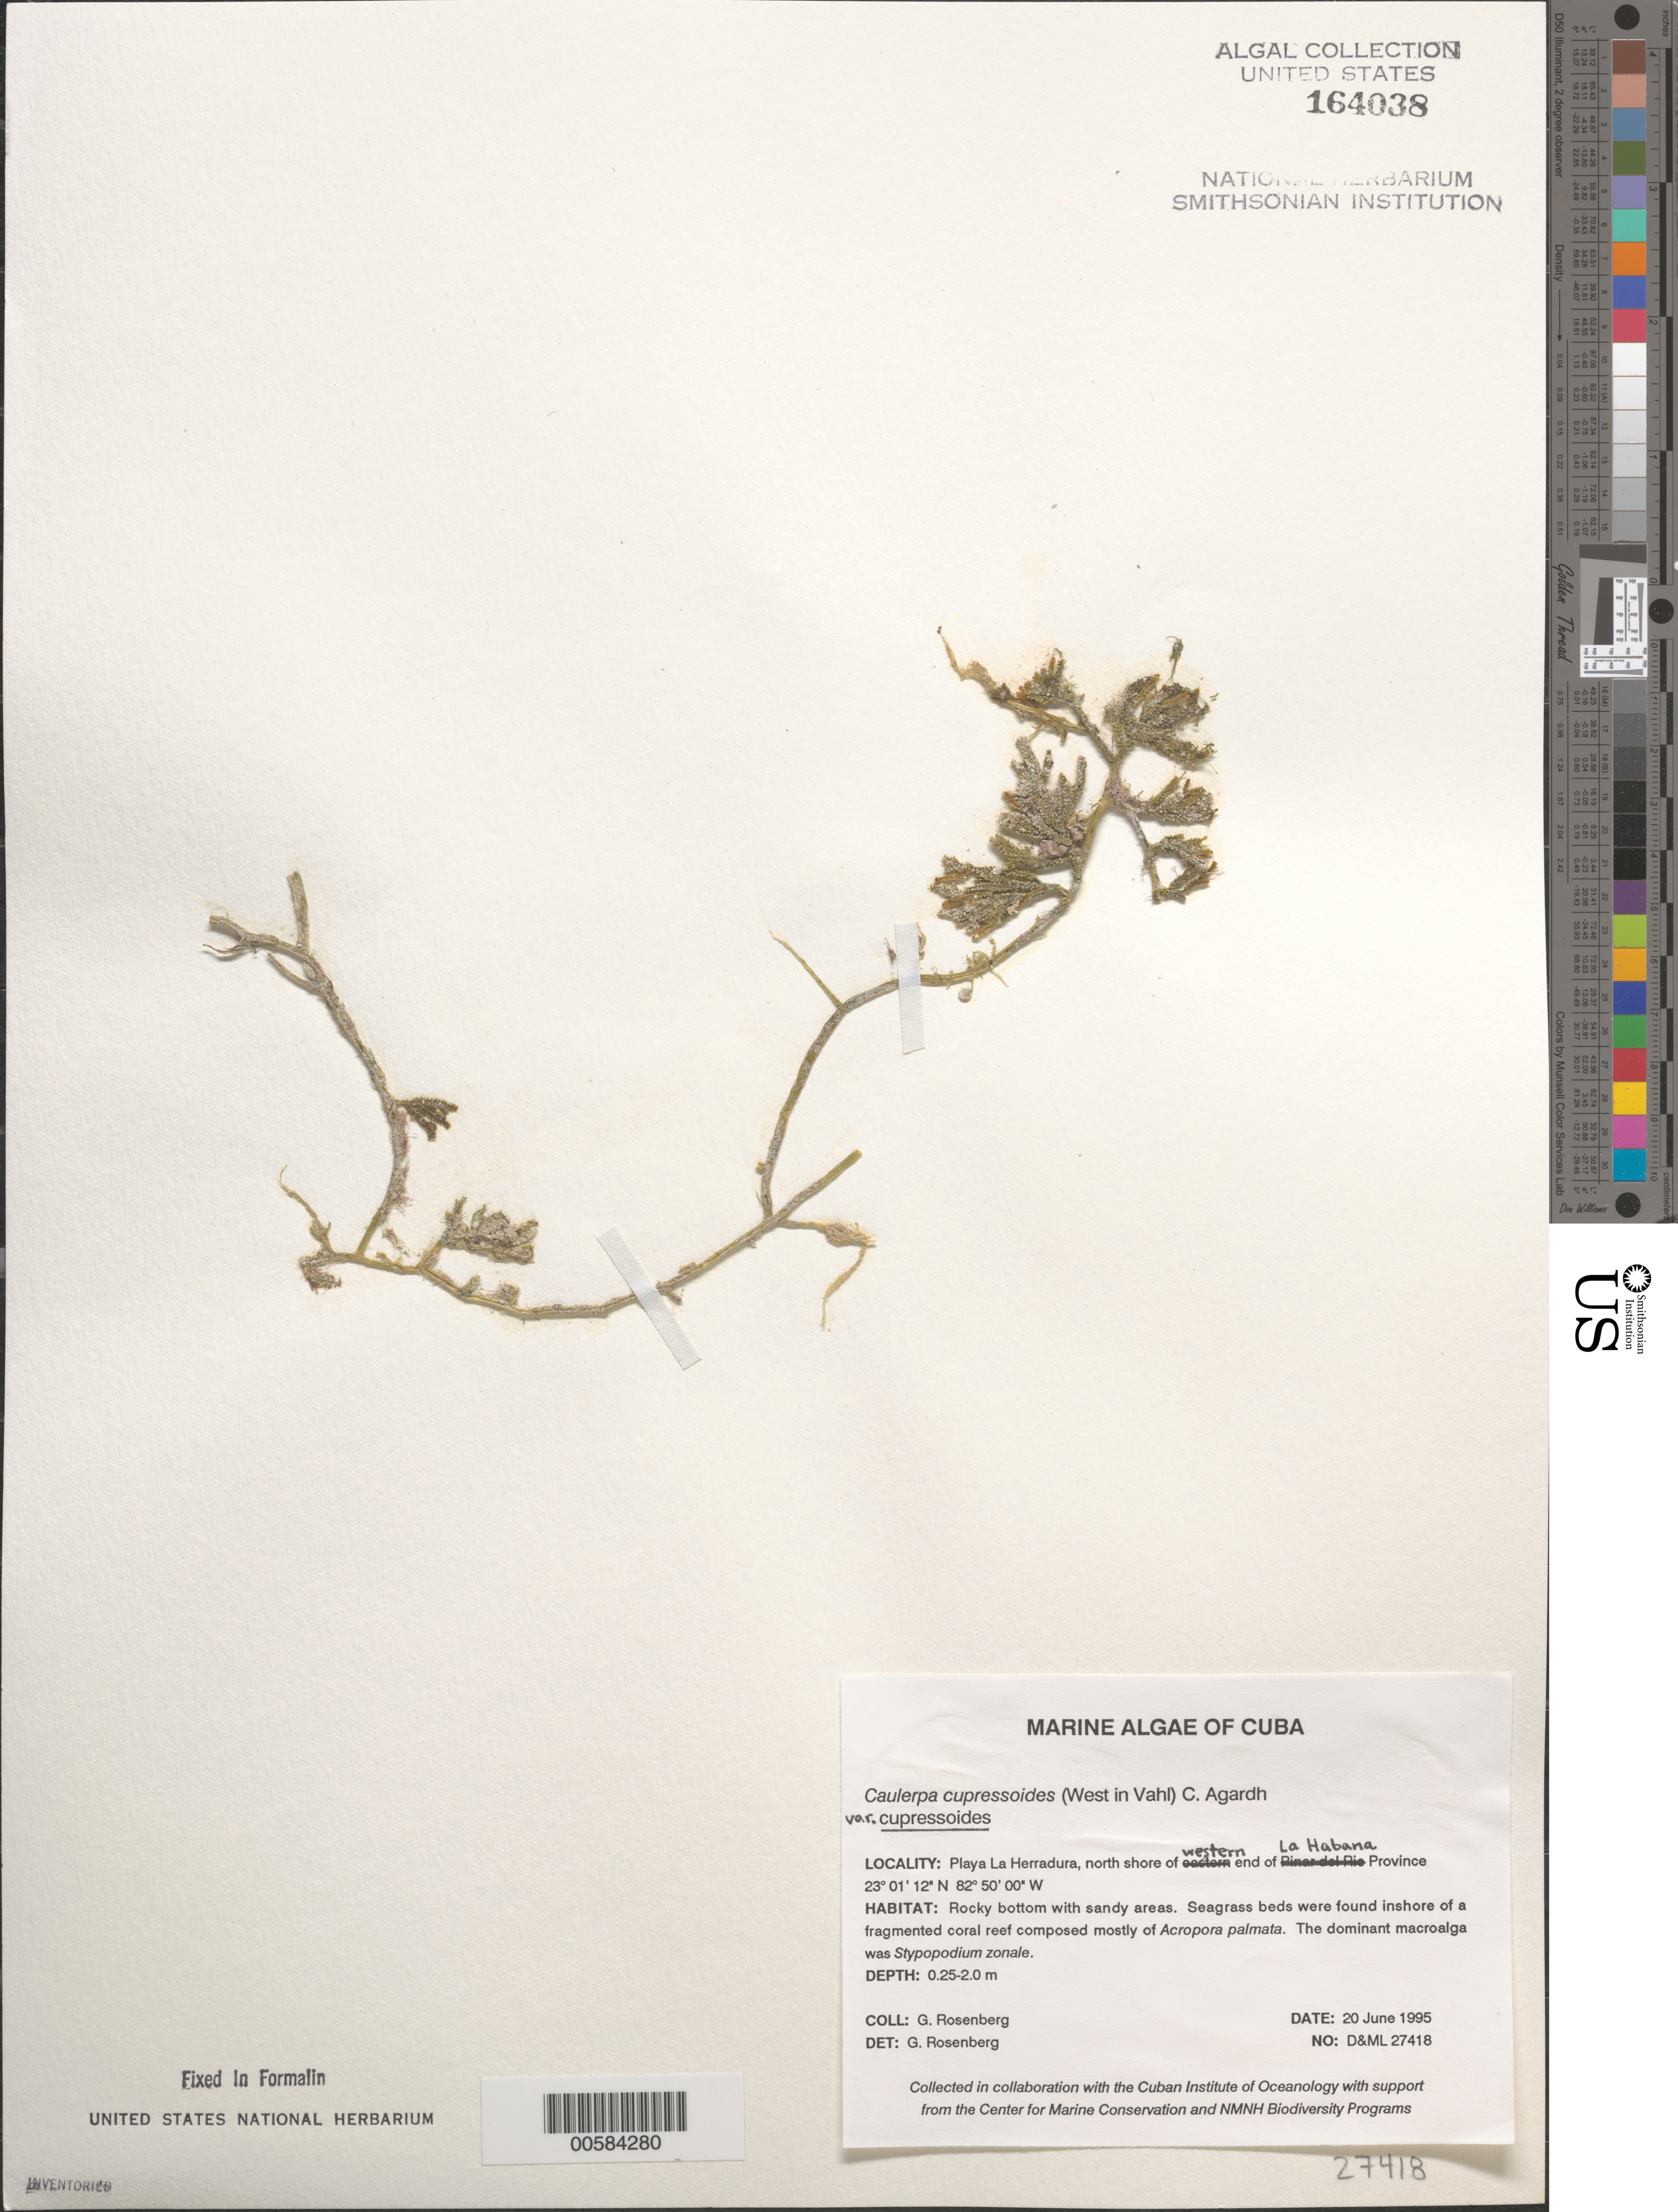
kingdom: Plantae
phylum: Chlorophyta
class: Ulvophyceae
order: Bryopsidales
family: Caulerpaceae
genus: Caulerpa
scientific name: Caulerpa cupressoides var. cupressoides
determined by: Rosenberg, G.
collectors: G. Rosenberg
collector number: D&ML 27418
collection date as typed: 20 Jun 1995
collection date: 1995-06-20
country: Cuba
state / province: La Habana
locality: Playa la herradura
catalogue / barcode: US 164038